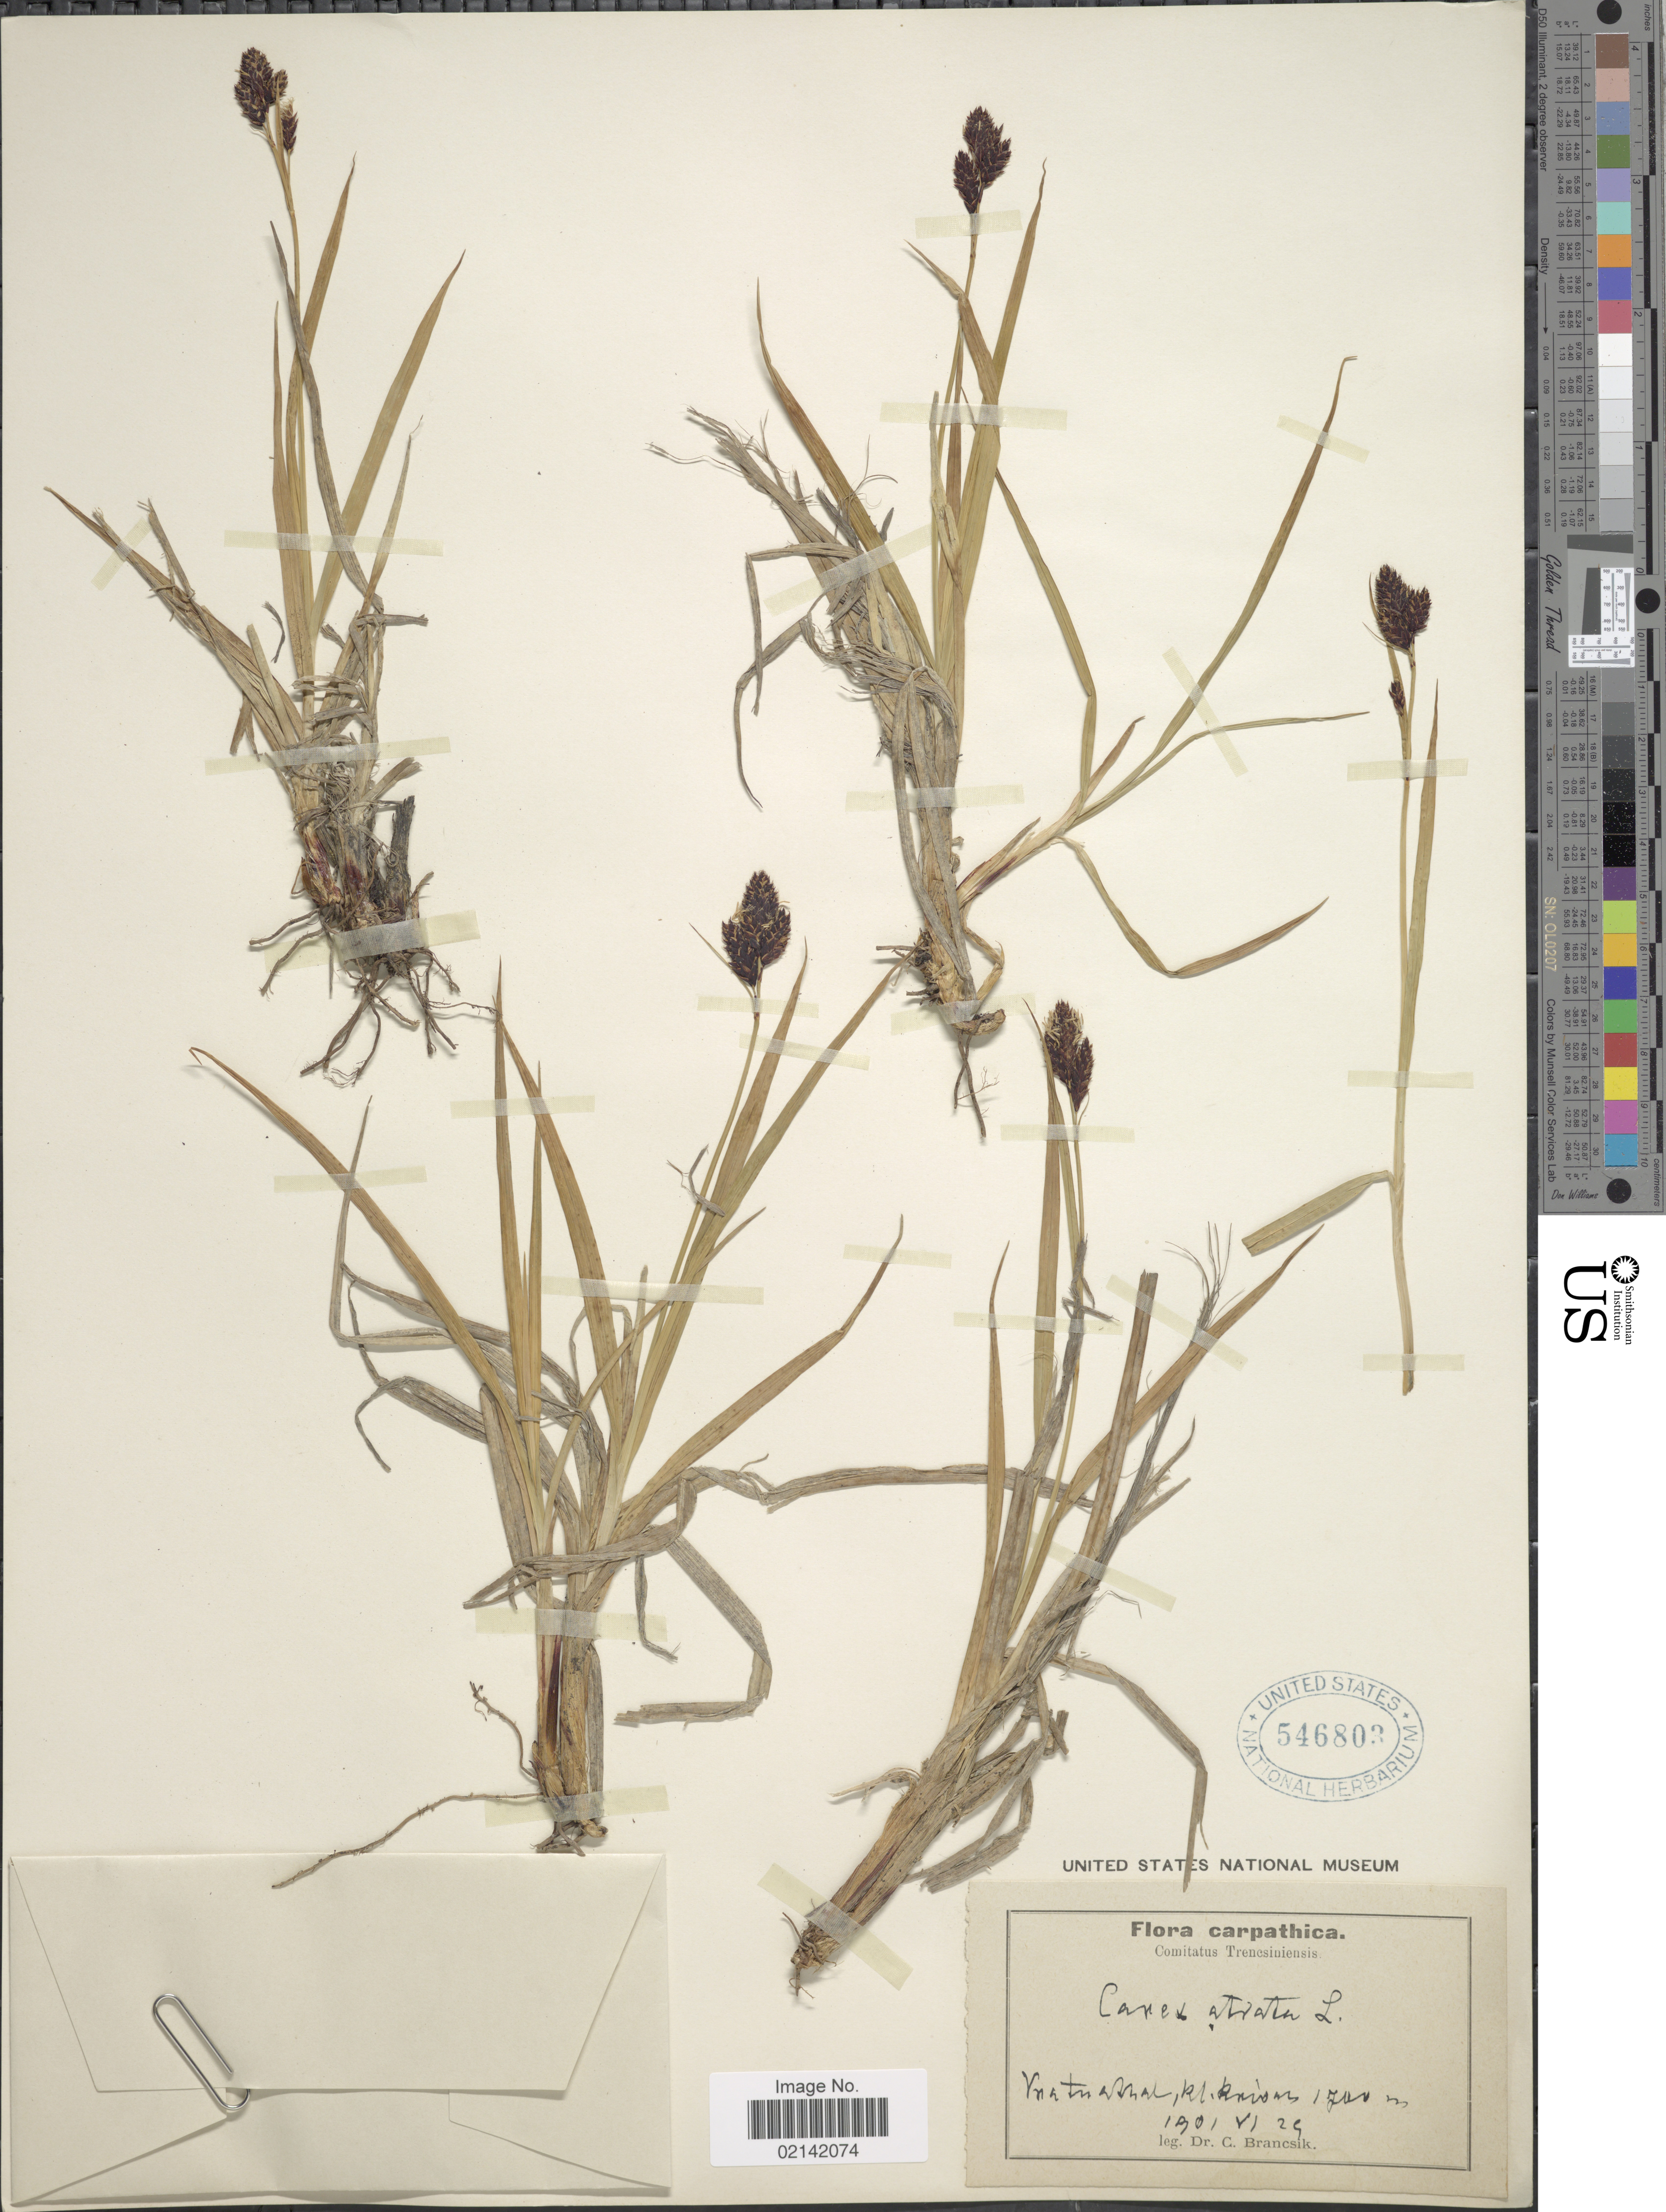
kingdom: Plantae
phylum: Tracheophyta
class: Liliopsida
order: Poales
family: Cyperaceae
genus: Carex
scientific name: Carex atrata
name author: L.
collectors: C. Brancsik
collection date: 1901-06-29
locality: Carpathica, Comitatus Trencsiuiensis. Vriatuathal, Rl. Rions [interpreted]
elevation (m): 1700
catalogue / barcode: US 546803